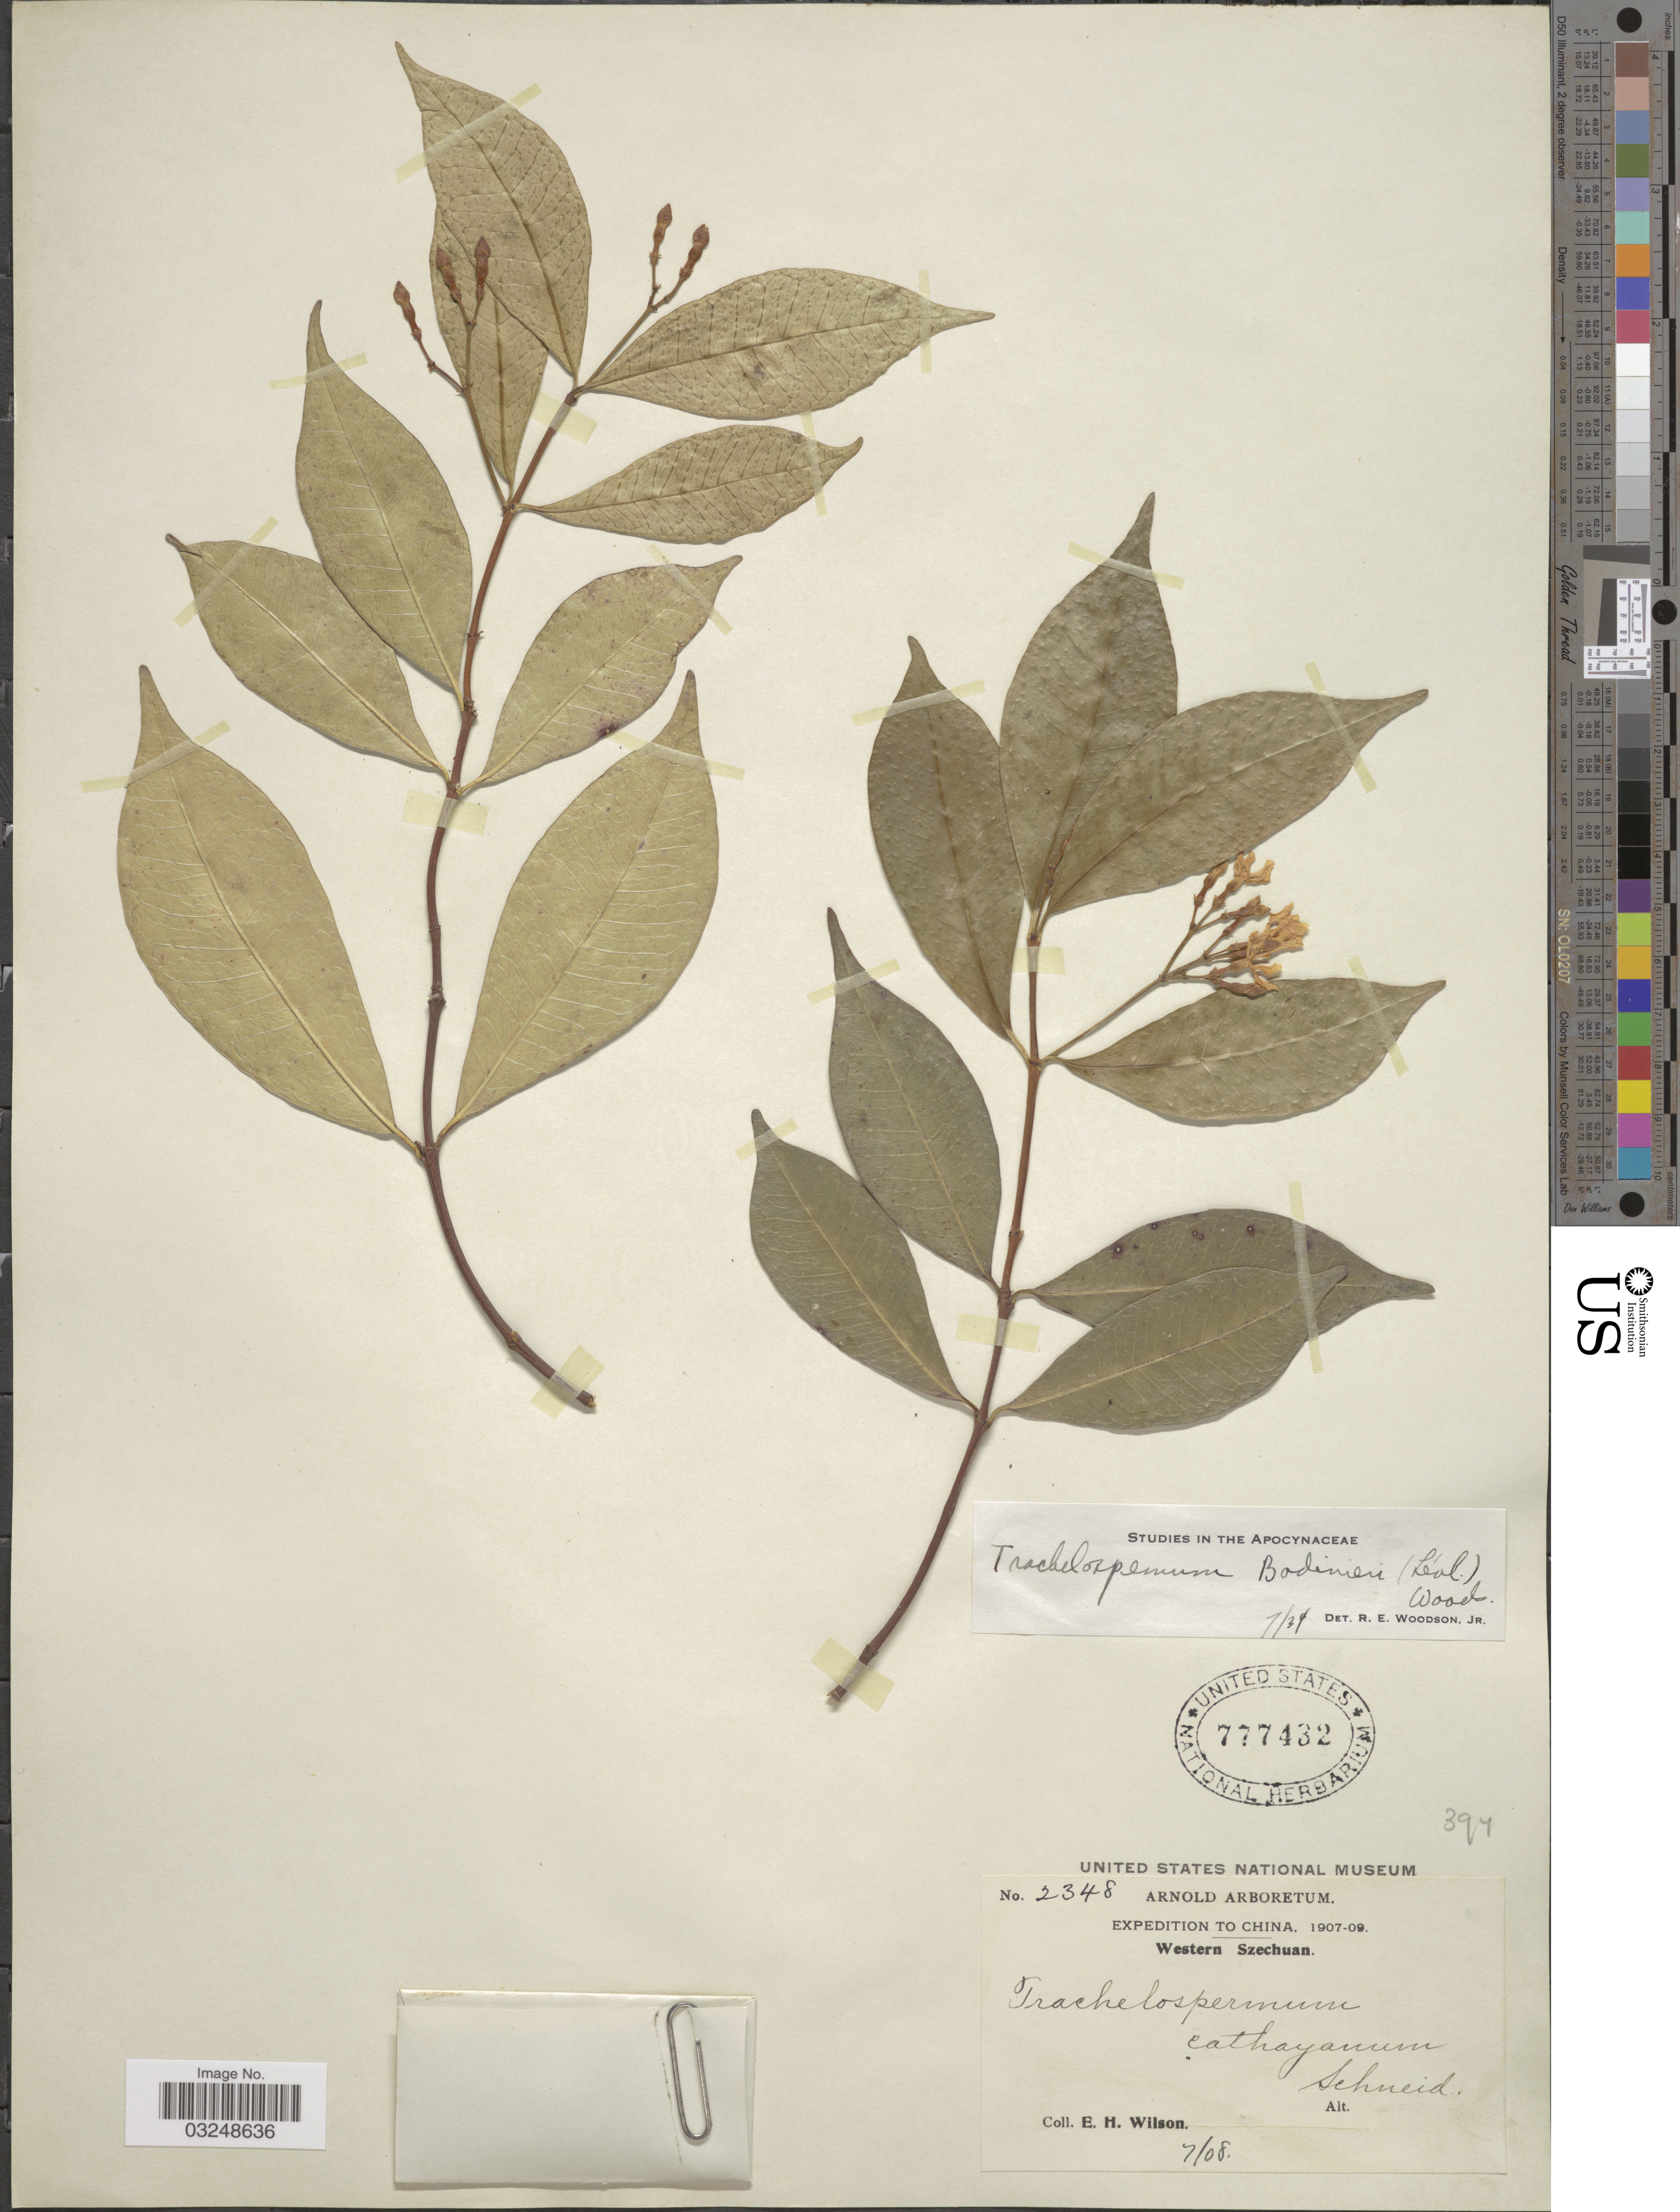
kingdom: Plantae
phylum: Tracheophyta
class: Magnoliopsida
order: Gentianales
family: Apocynaceae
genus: Trachelospermum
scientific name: Trachelospermum bodinieri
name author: (H. Lév.) Woodson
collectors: E. Wilson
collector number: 2348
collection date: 1908-07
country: China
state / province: Sichuan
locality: Western Szechuan.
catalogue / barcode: US 777432